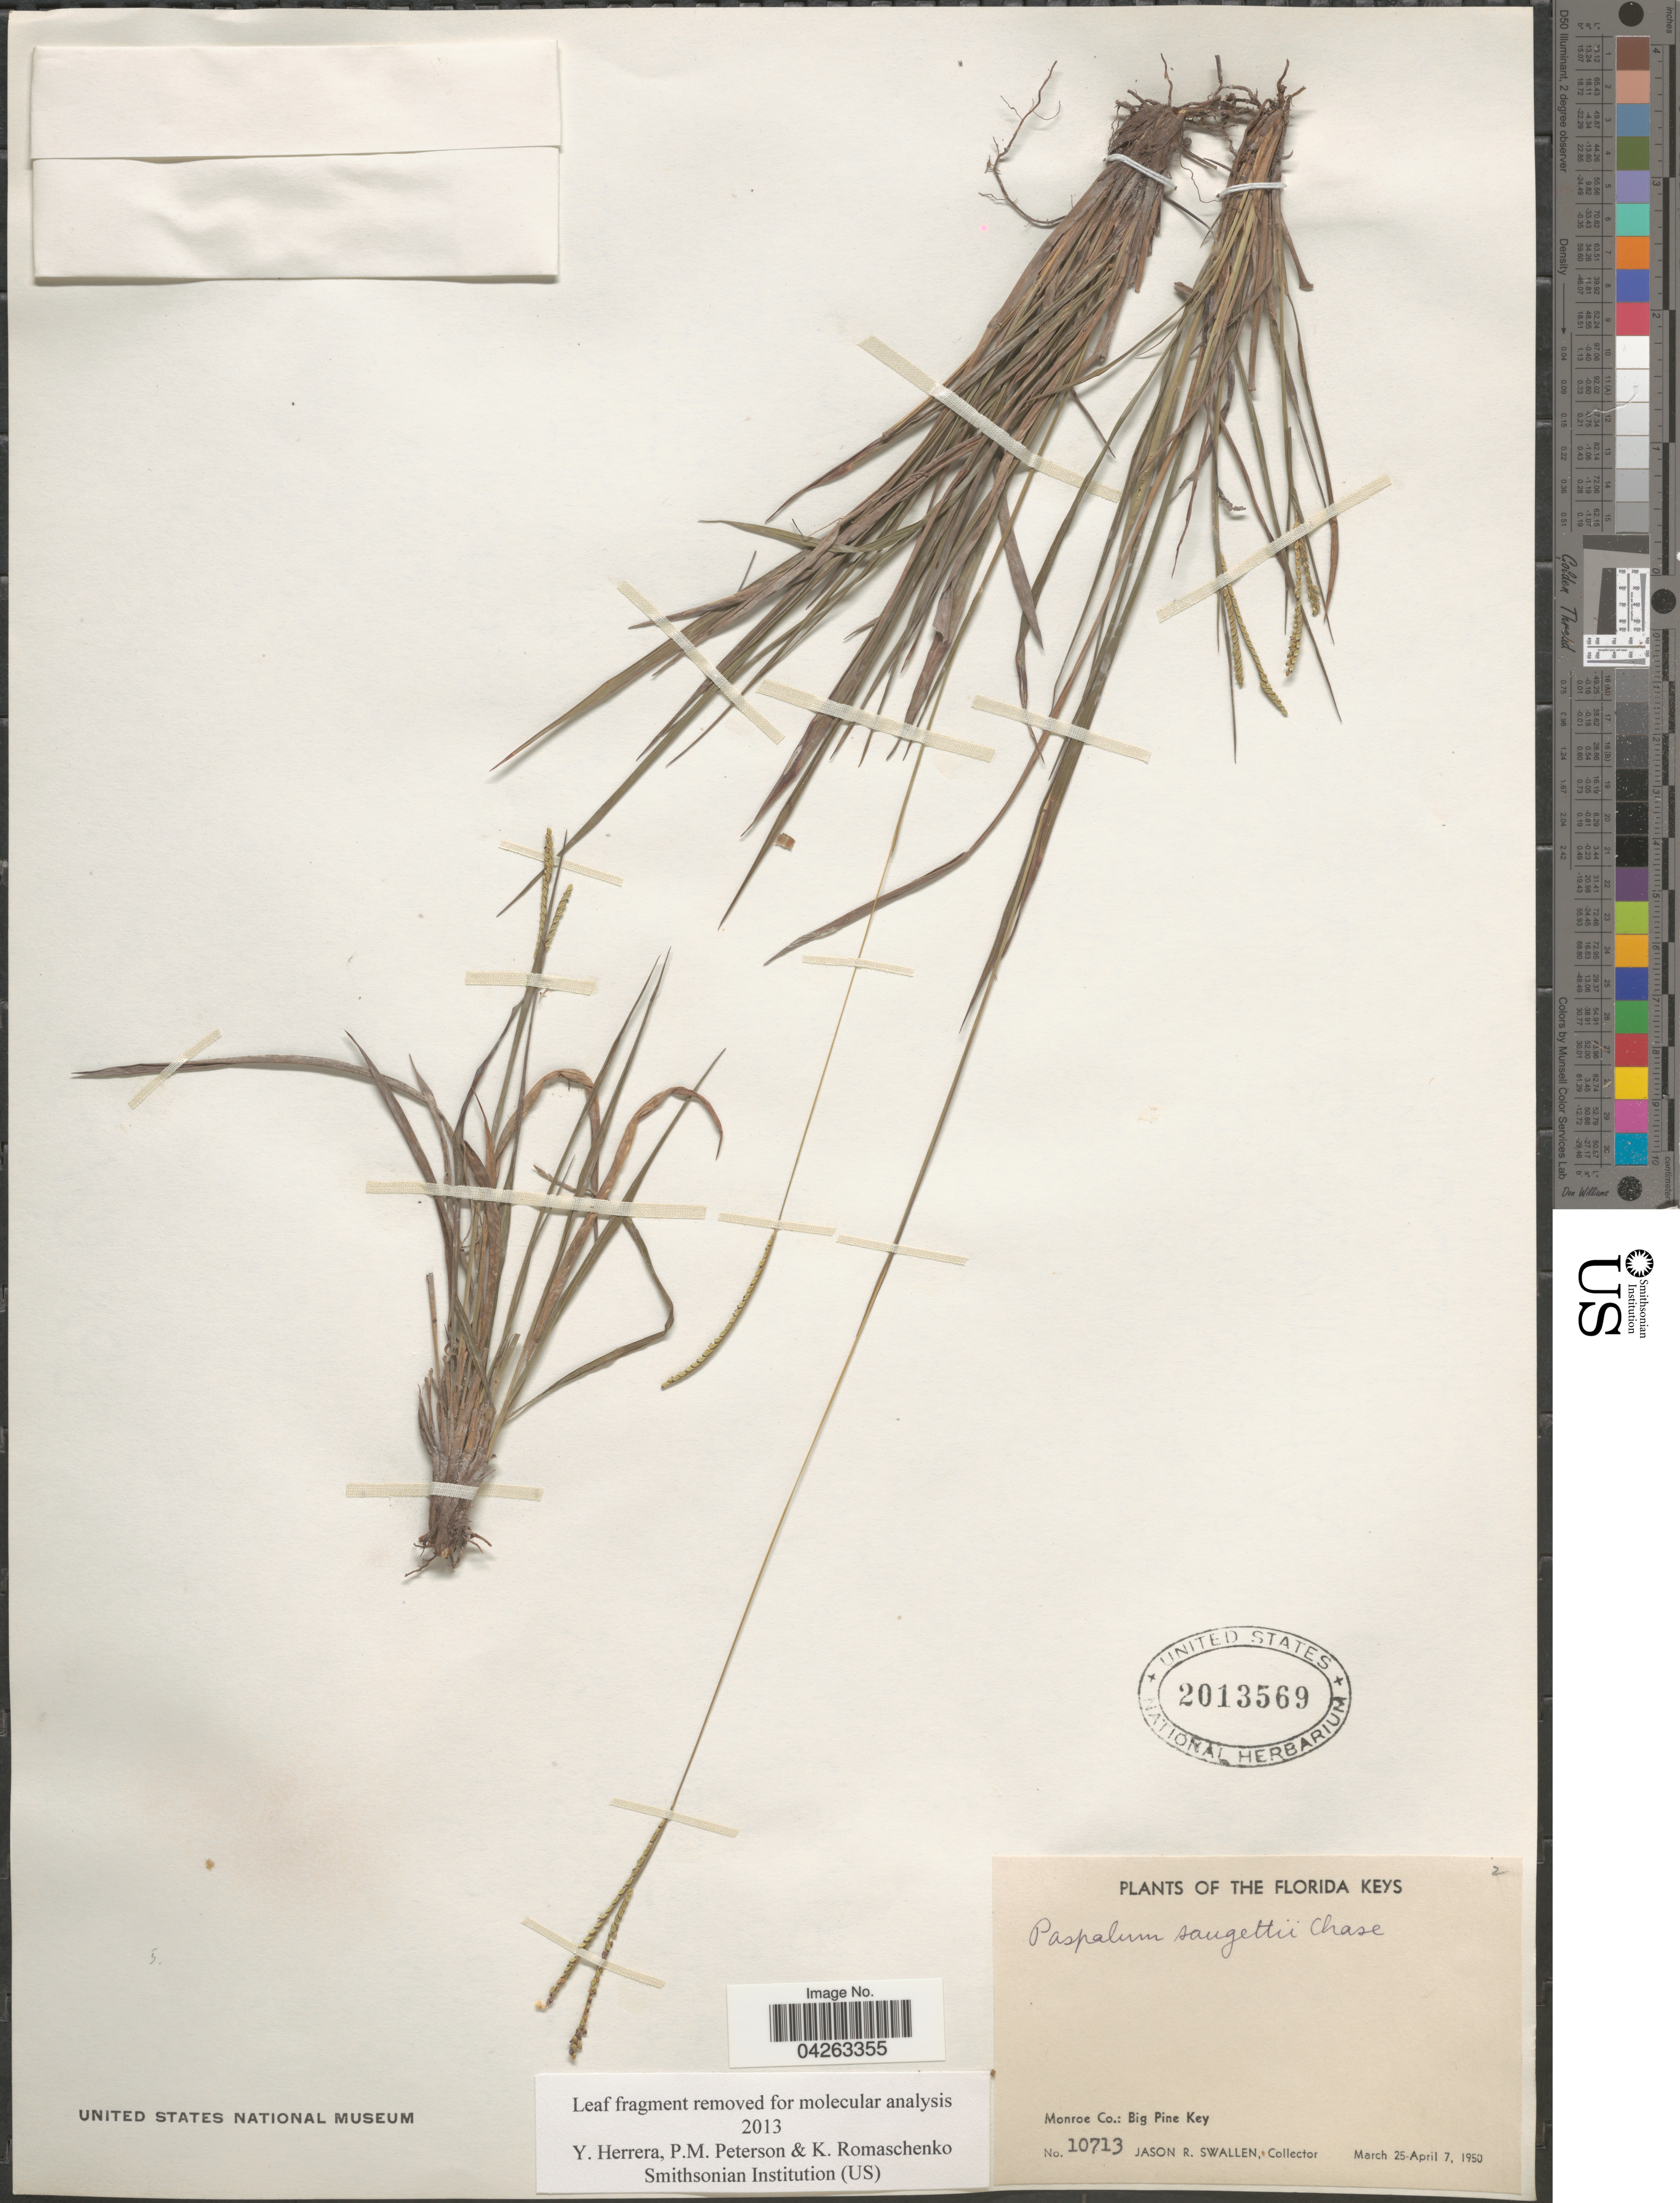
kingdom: Plantae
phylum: Tracheophyta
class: Liliopsida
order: Poales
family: Poaceae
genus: Paspalum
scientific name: Paspalum saugetii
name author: Chase ex Ekman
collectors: J. R. Swallen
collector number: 10713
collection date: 1950-03-25/1950-04-07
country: United States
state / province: Florida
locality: The Florida Keys. Monroe Co.: Big Pine Key.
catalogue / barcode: US 2013569